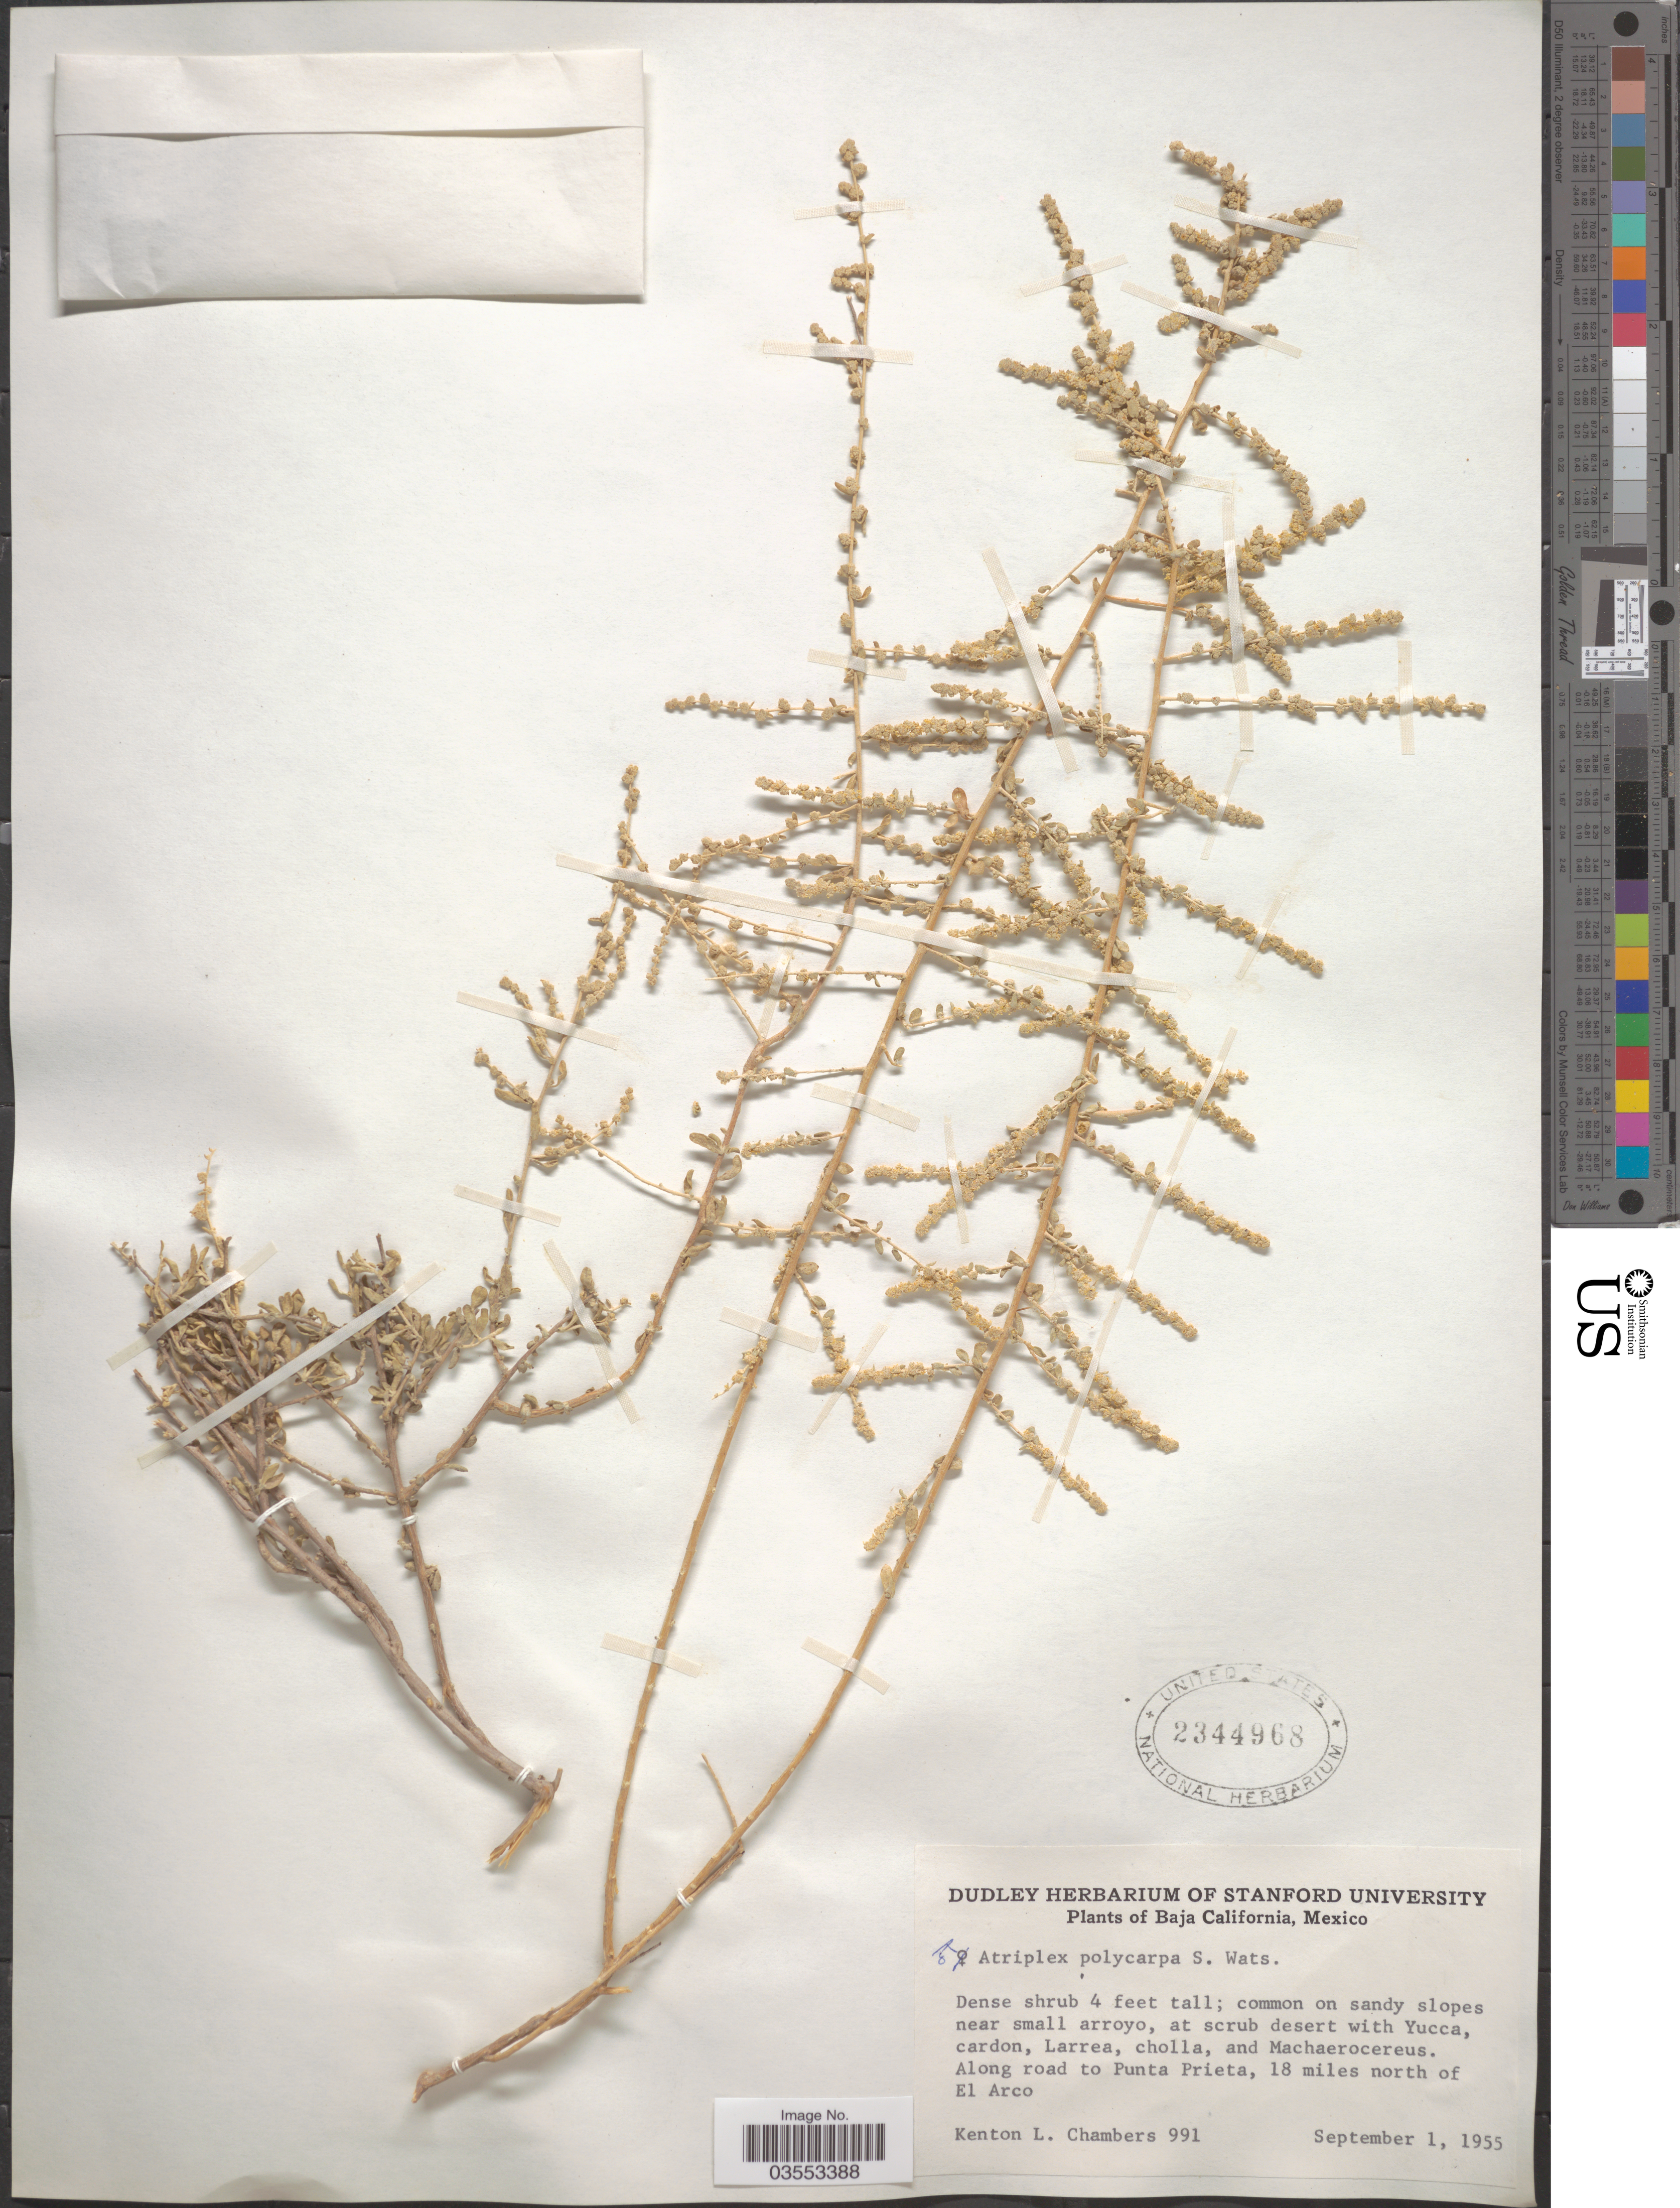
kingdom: Plantae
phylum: Tracheophyta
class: Magnoliopsida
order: Caryophyllales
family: Amaranthaceae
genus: Atriplex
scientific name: Atriplex polycarpa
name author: (Torr.) S. Watson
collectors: K. L. Chambers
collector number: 991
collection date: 1955-09-01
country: Mexico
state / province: Baja California Sur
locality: Along road to Punta Prieta, 18 miles north of El Arco.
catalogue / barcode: US 2344968